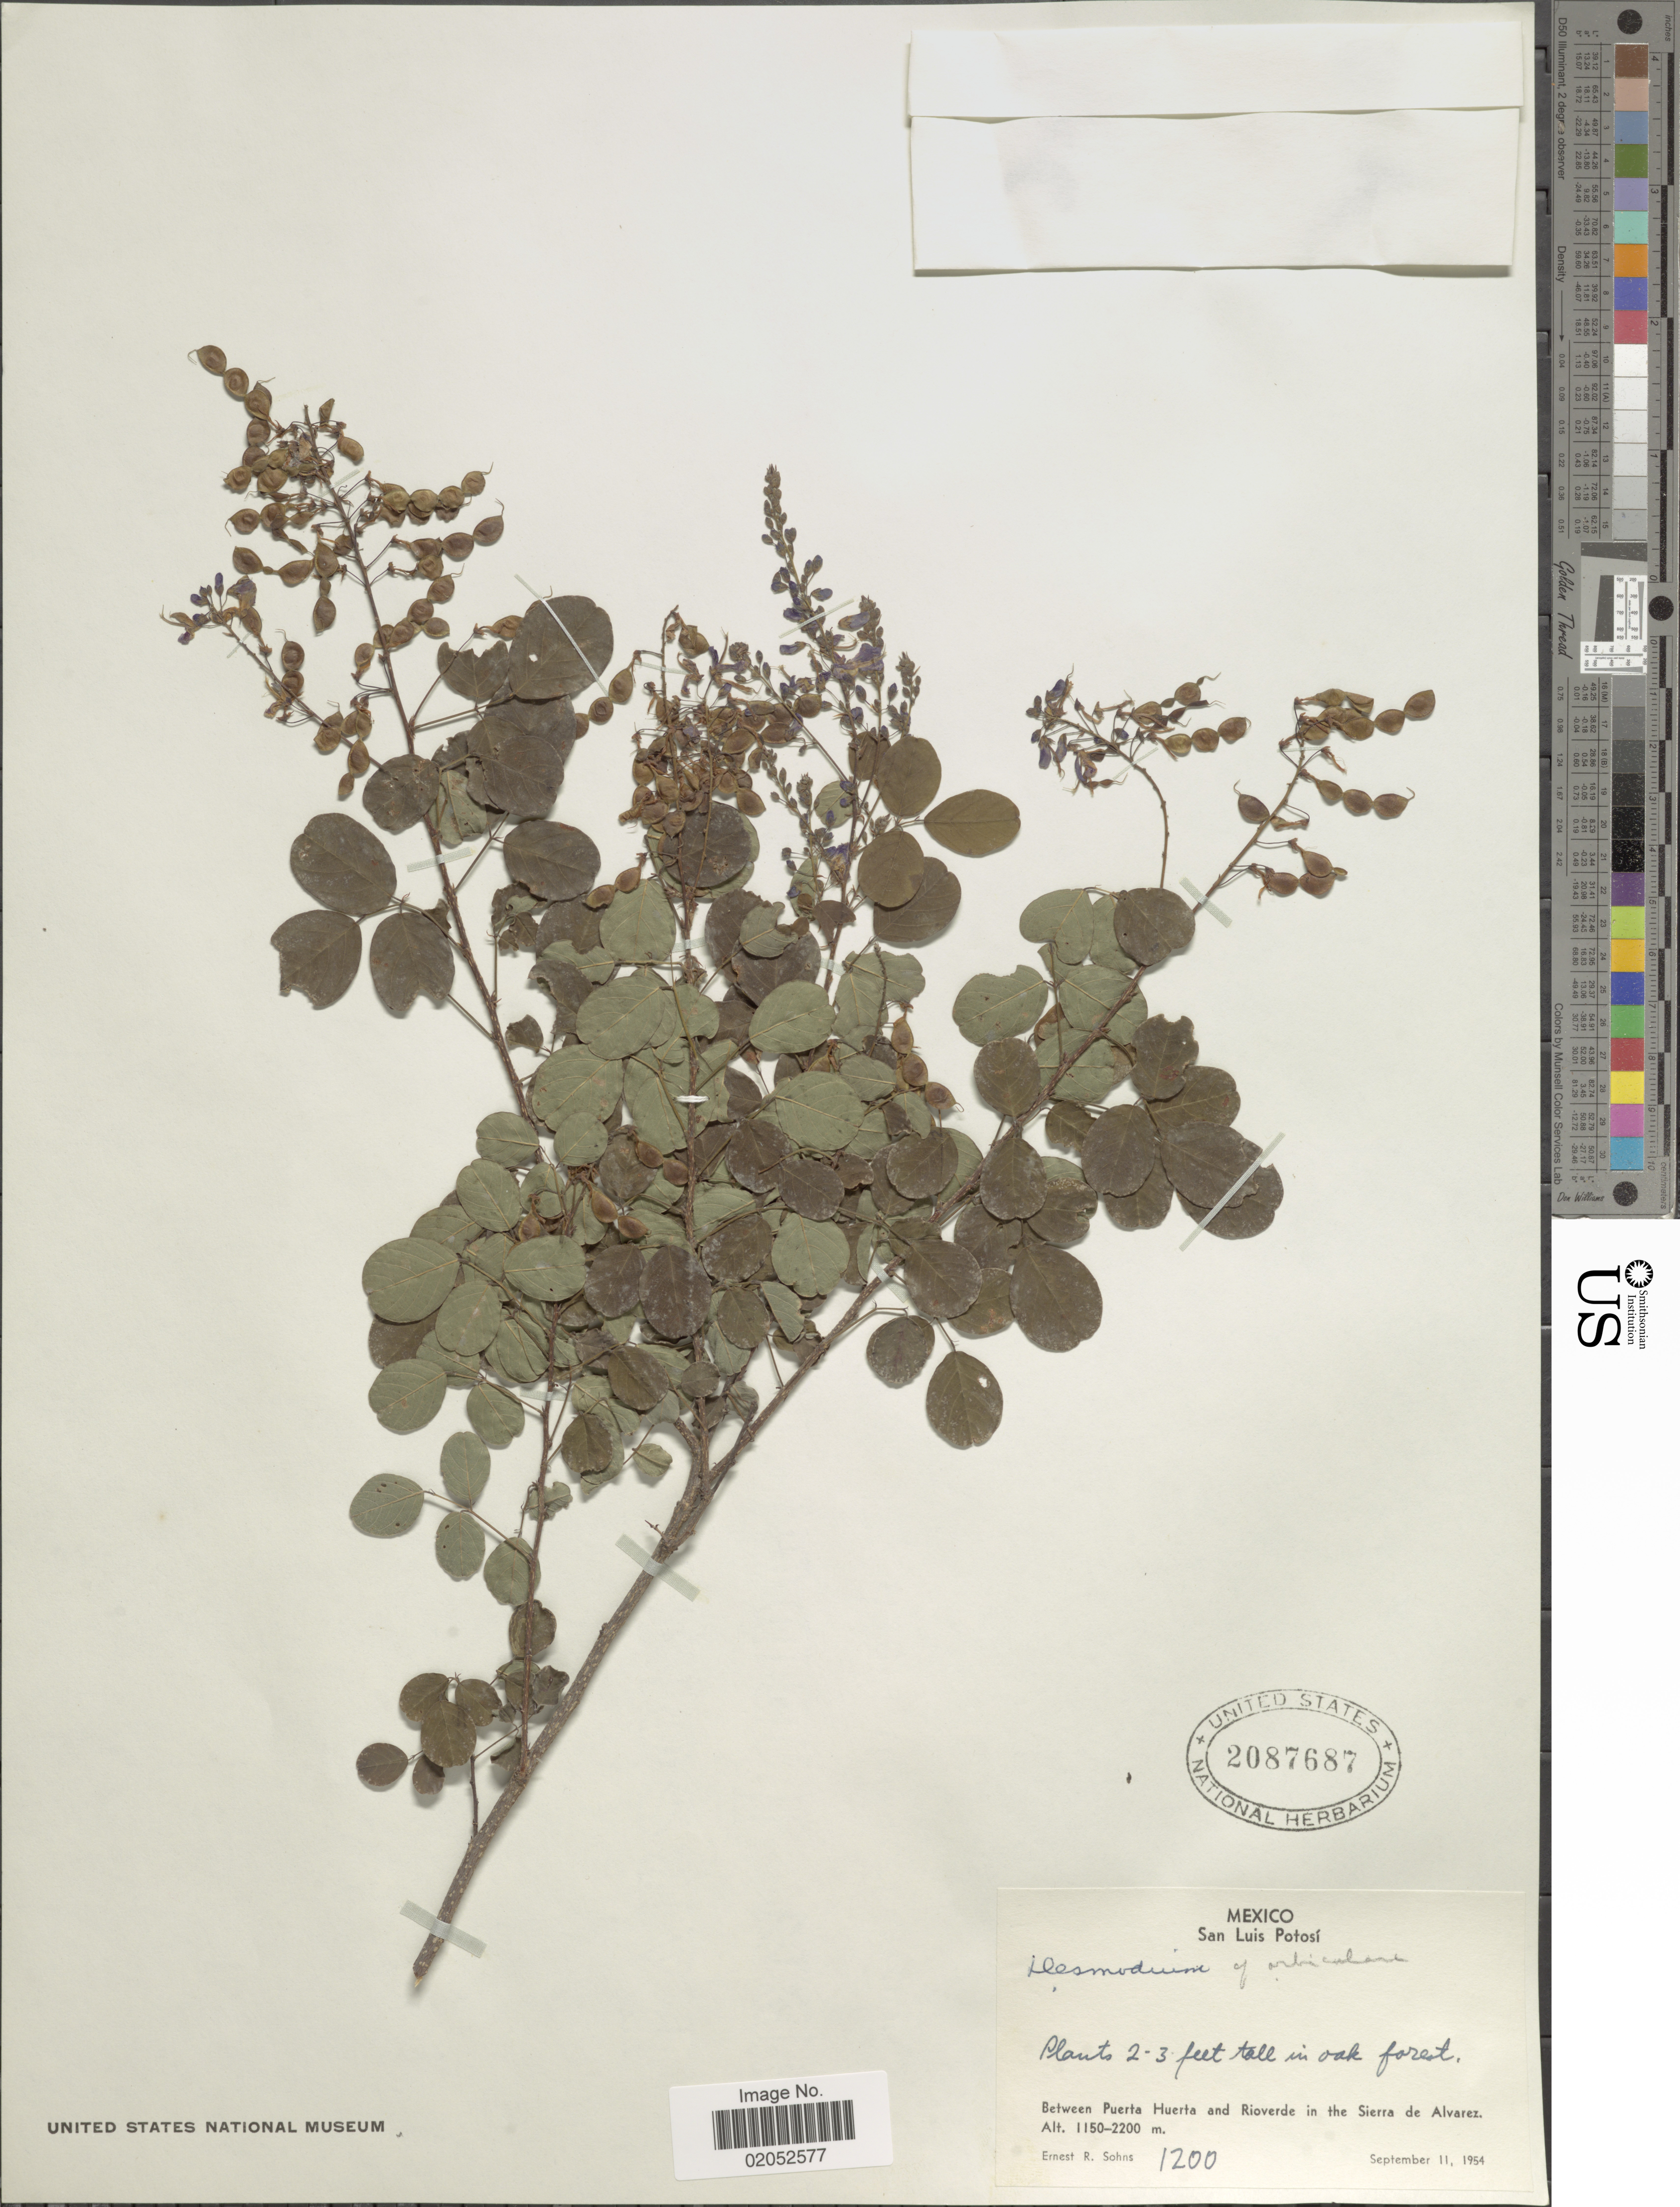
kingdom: Plantae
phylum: Tracheophyta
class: Magnoliopsida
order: Fabales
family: Fabaceae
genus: Desmodium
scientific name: Desmodium orbiculare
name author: Schltdl.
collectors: E. R. Sohns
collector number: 1200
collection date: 1954-09-11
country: Mexico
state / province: San Luis Potosí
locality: Between Puerta Huerta and Rioverde in the Sierra de Alvarez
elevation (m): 1150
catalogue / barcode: US 2087687